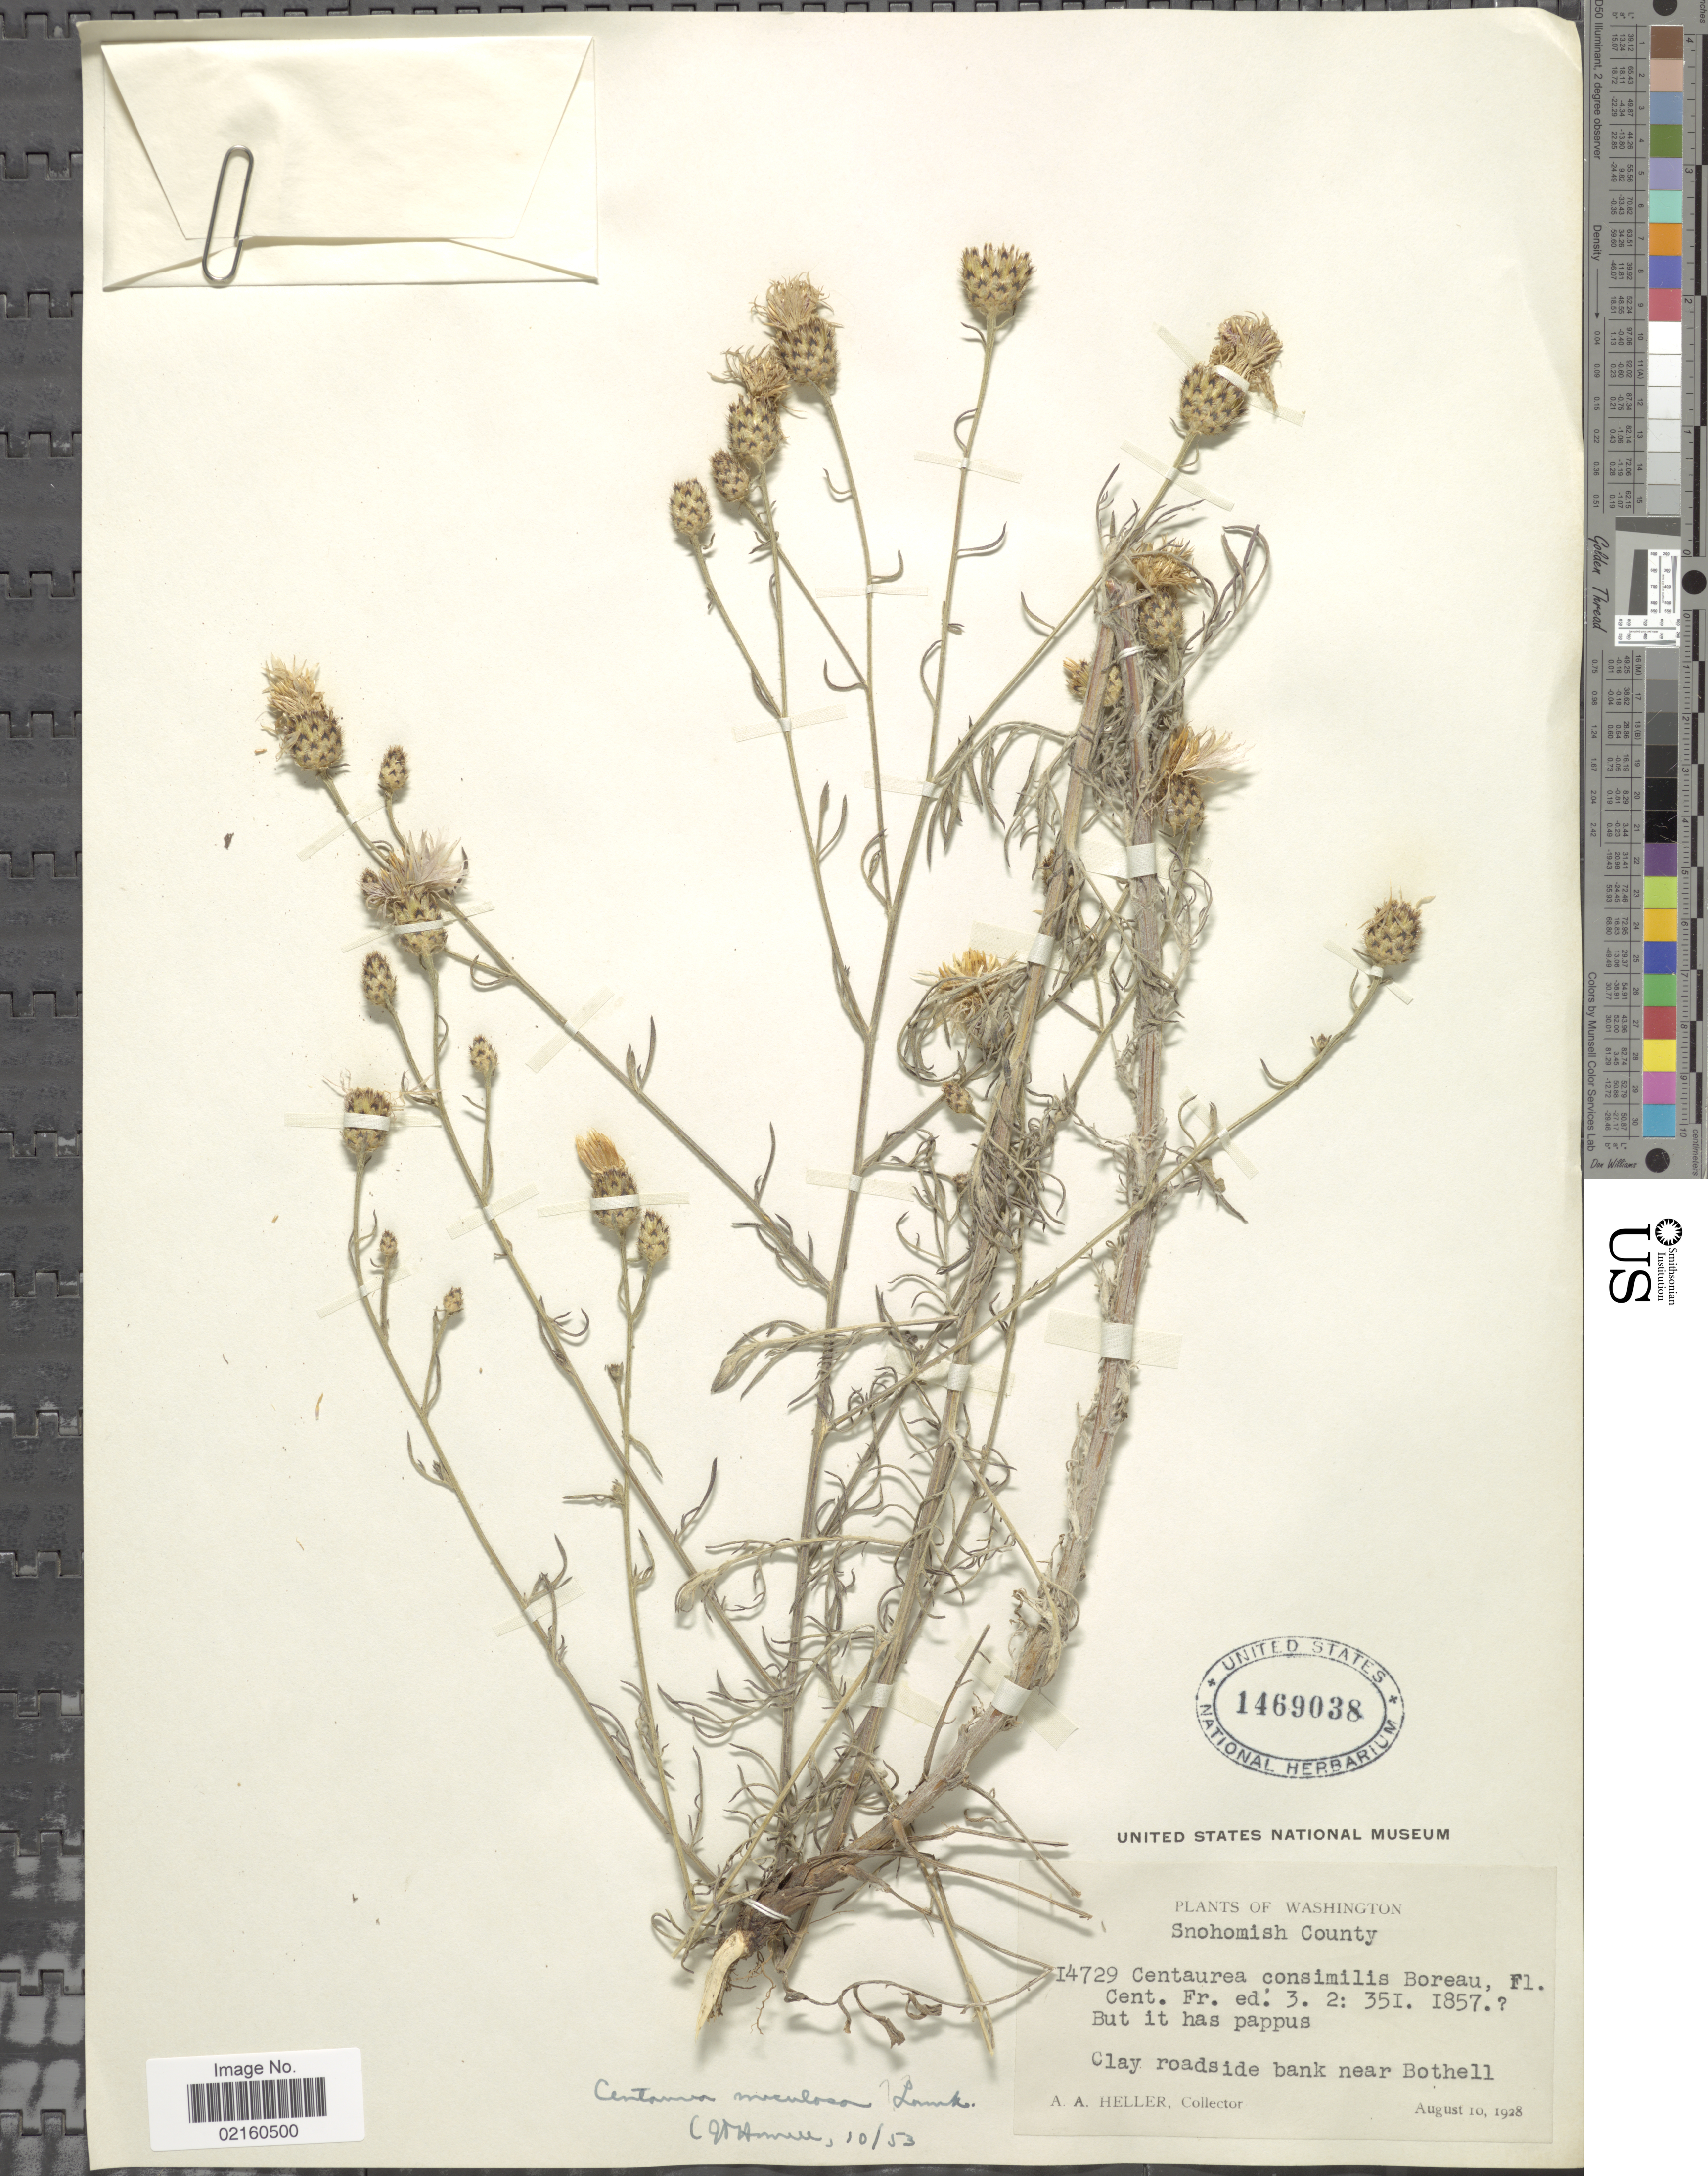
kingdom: Plantae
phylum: Tracheophyta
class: Magnoliopsida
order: Asterales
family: Asteraceae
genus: Centaurea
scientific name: Centaurea stoebe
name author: L.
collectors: A. A. Heller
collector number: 14729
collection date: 1928-08-10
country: United States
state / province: Washington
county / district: Snohomish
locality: Snohomish County, near Bothell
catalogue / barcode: US 1469038